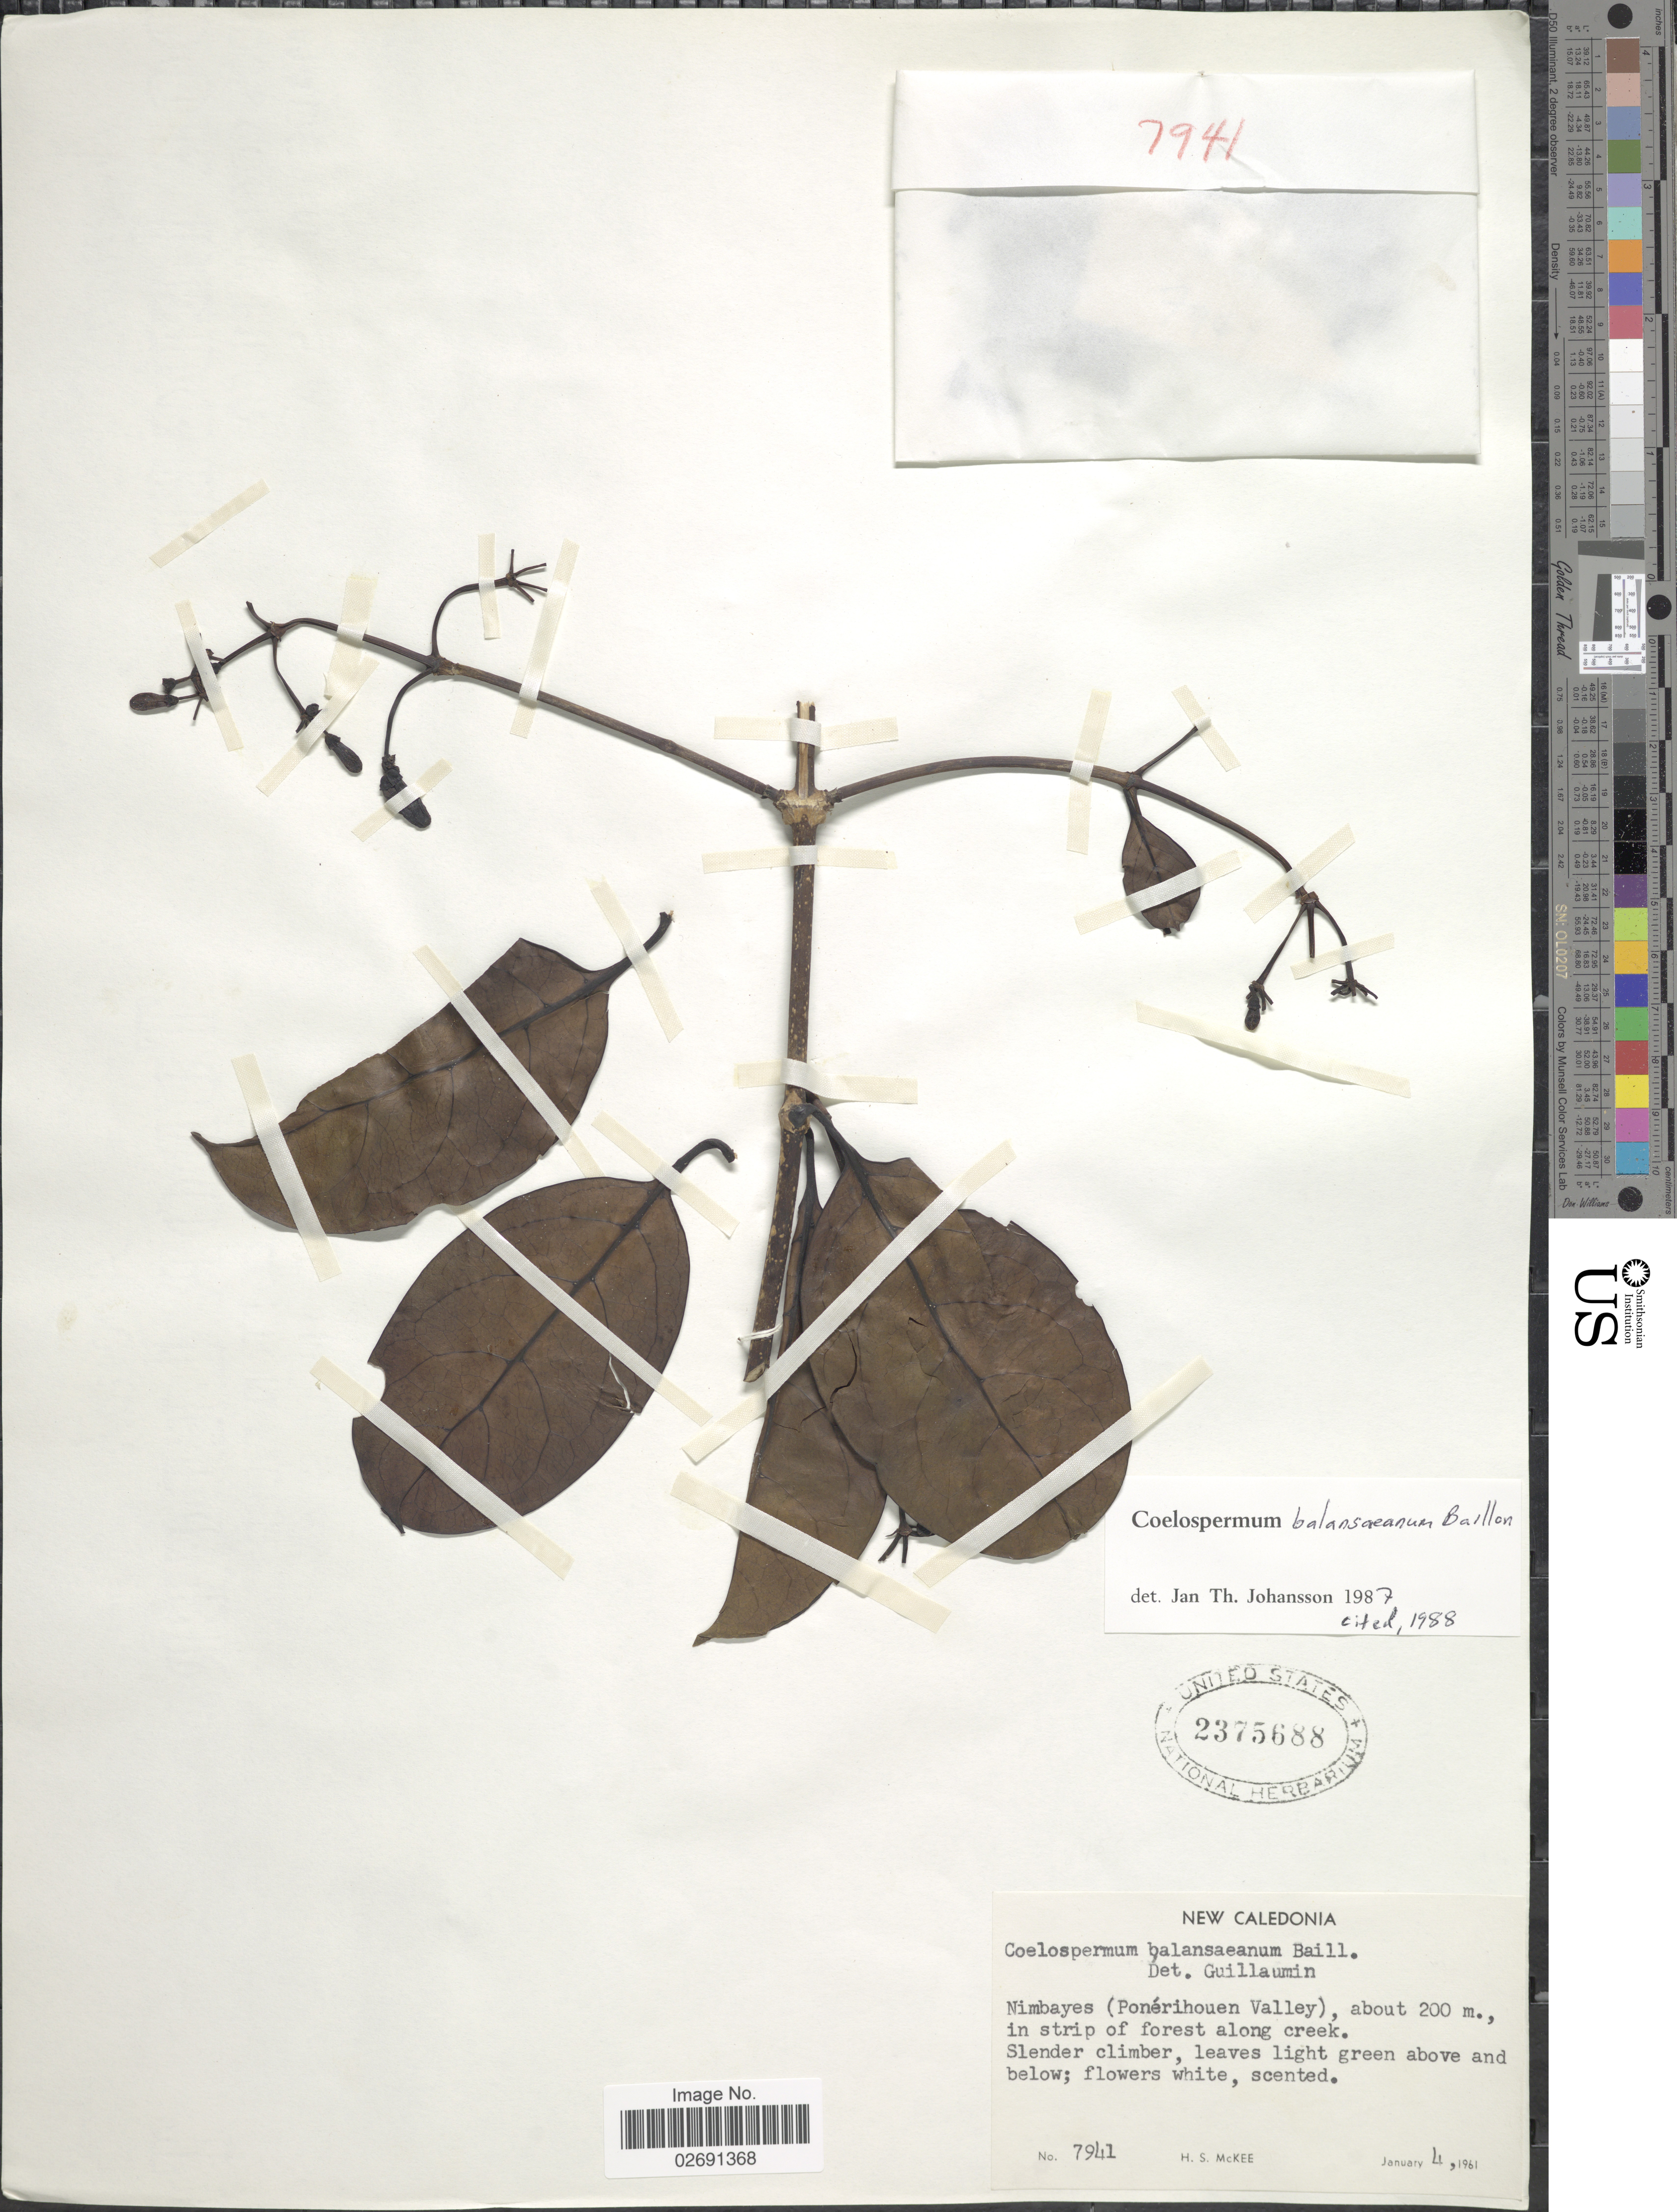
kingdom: Plantae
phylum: Tracheophyta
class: Magnoliopsida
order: Gentianales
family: Rubiaceae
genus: Coelospermum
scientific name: Coelospermum balansanum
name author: Baill.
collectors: H. S. McKee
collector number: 7941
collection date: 1961-01-04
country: New Caledonia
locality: Nimbayes (Ponerihouen Valley), in strip of forest along creek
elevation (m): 200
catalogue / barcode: US 2375688